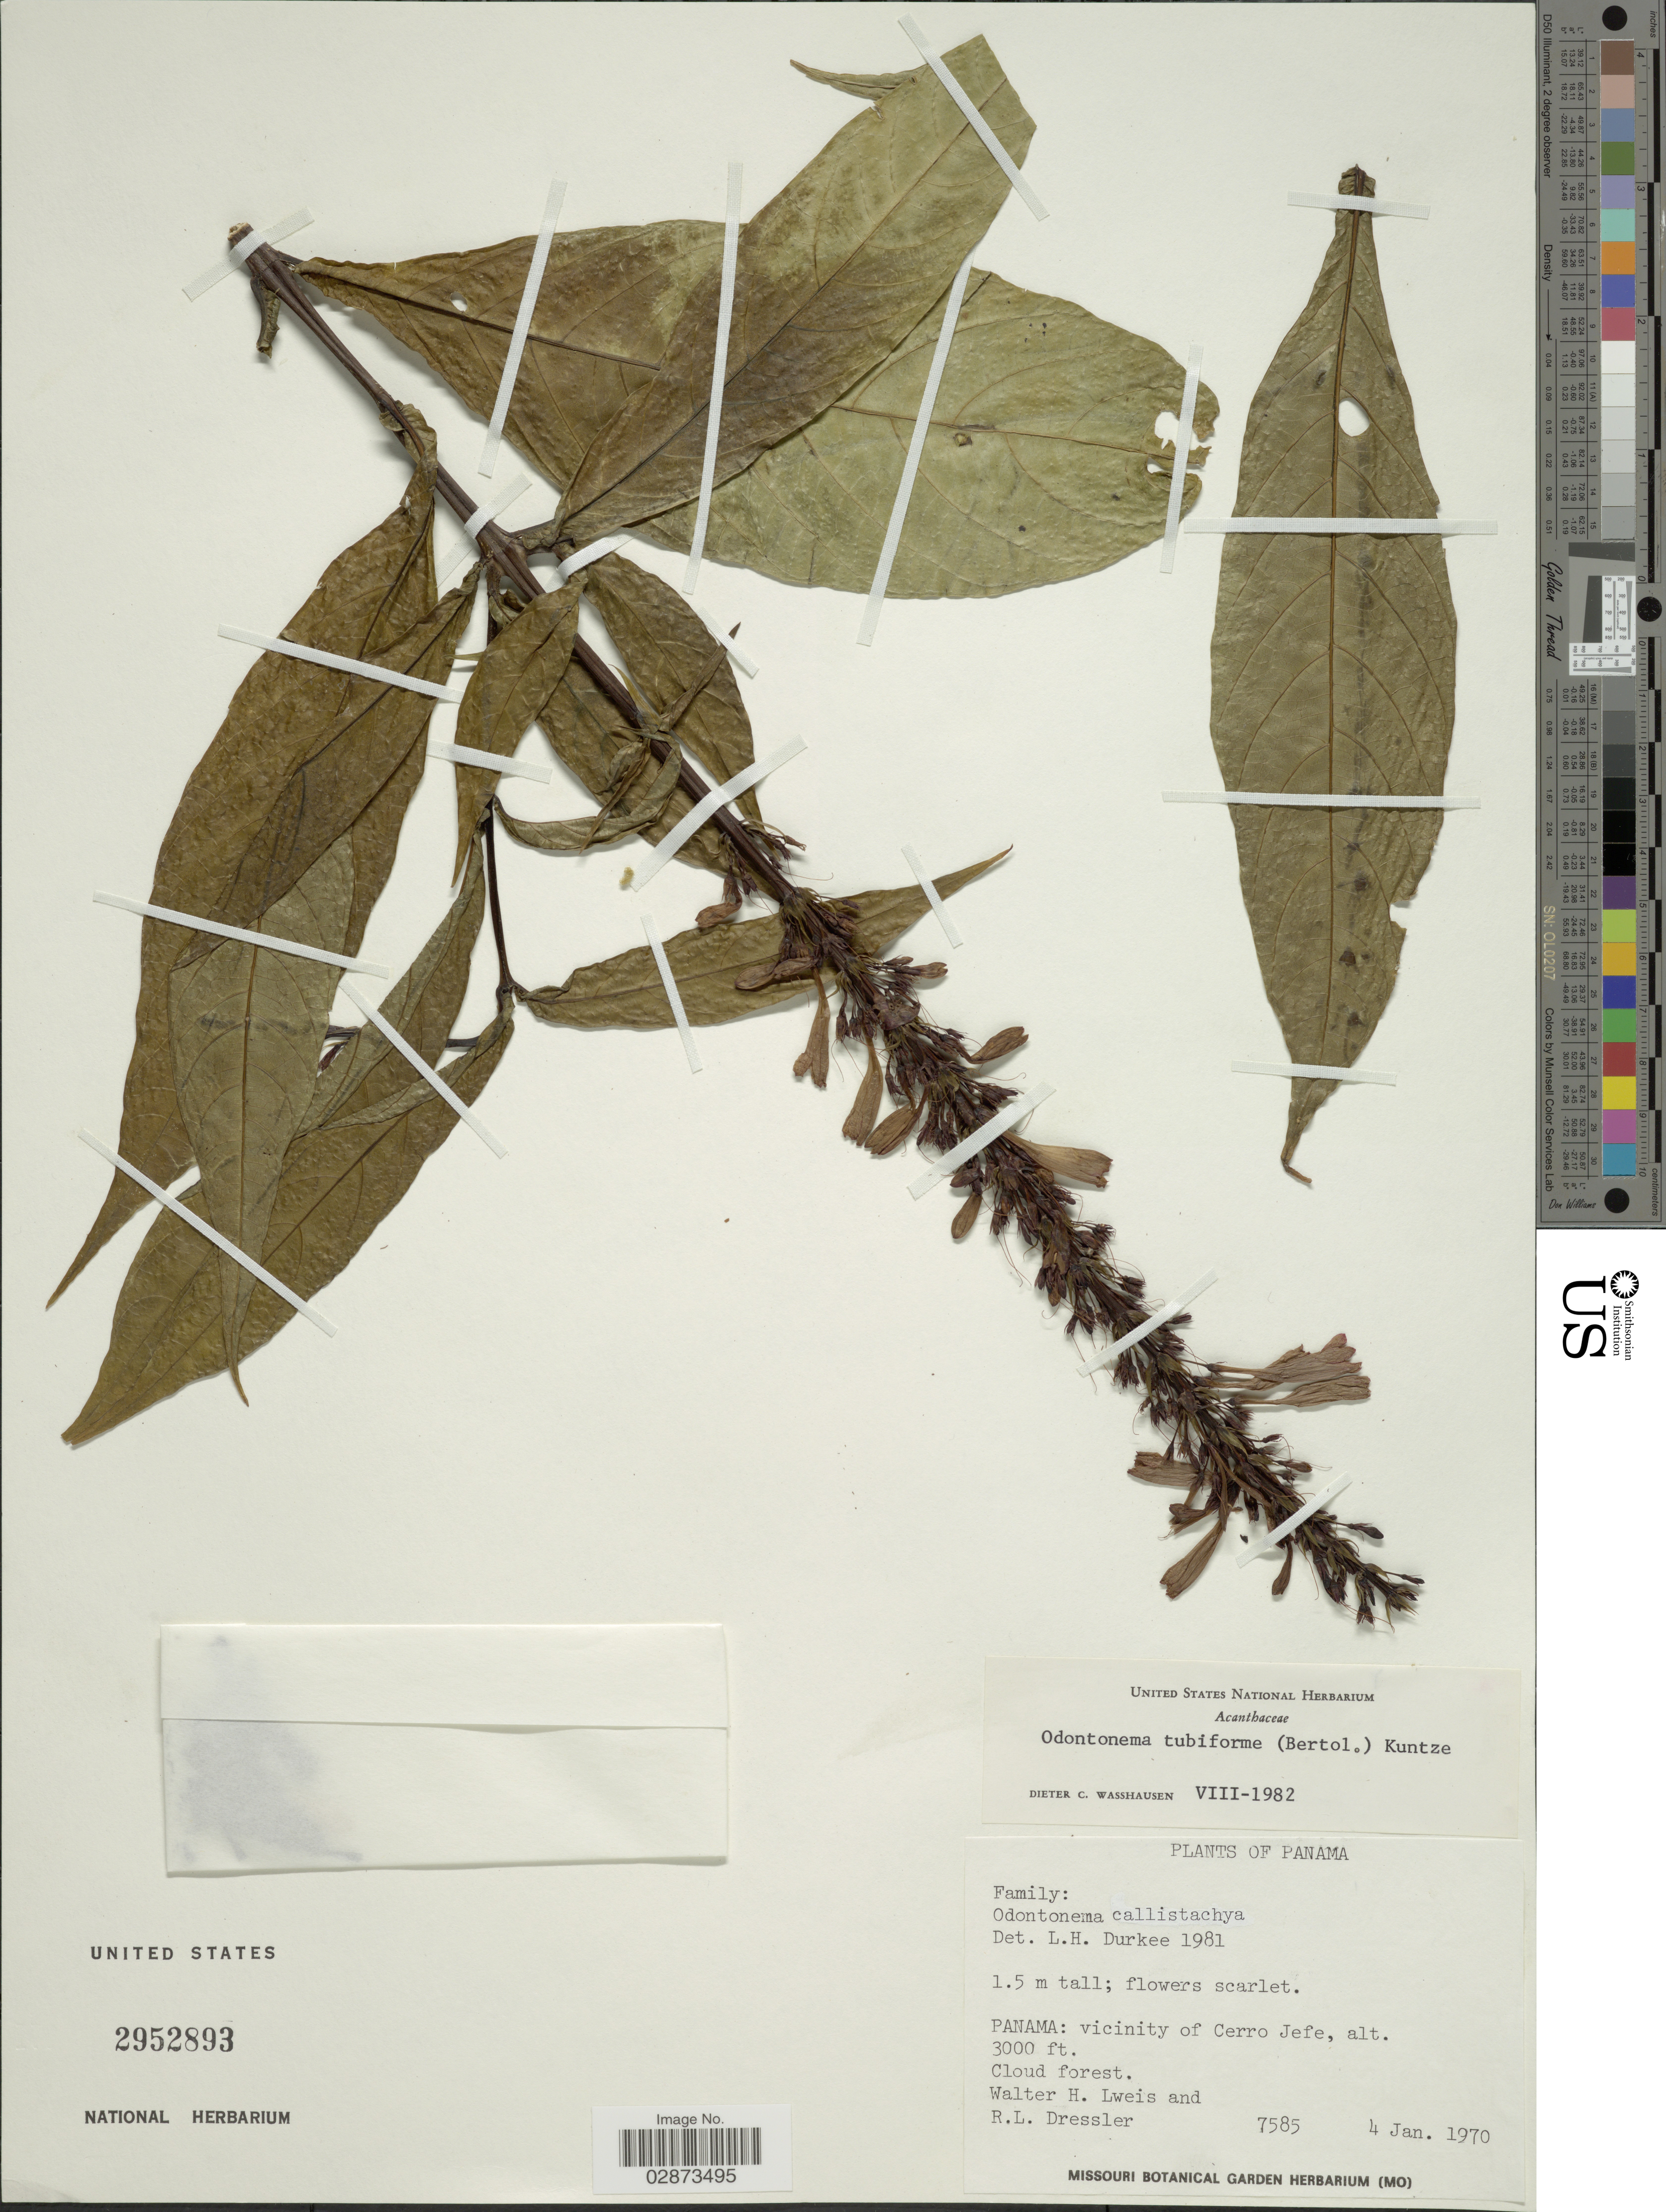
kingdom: Plantae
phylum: Tracheophyta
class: Magnoliopsida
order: Lamiales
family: Acanthaceae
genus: Odontonema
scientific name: Odontonema tubaeforme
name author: (Bertol.) Kuntze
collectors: W. H. Lewis & R. Dressler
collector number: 7585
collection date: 1970-01-04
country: Panama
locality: Panama: vicinity of Cerro Jefe.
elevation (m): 914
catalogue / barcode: US 2952893